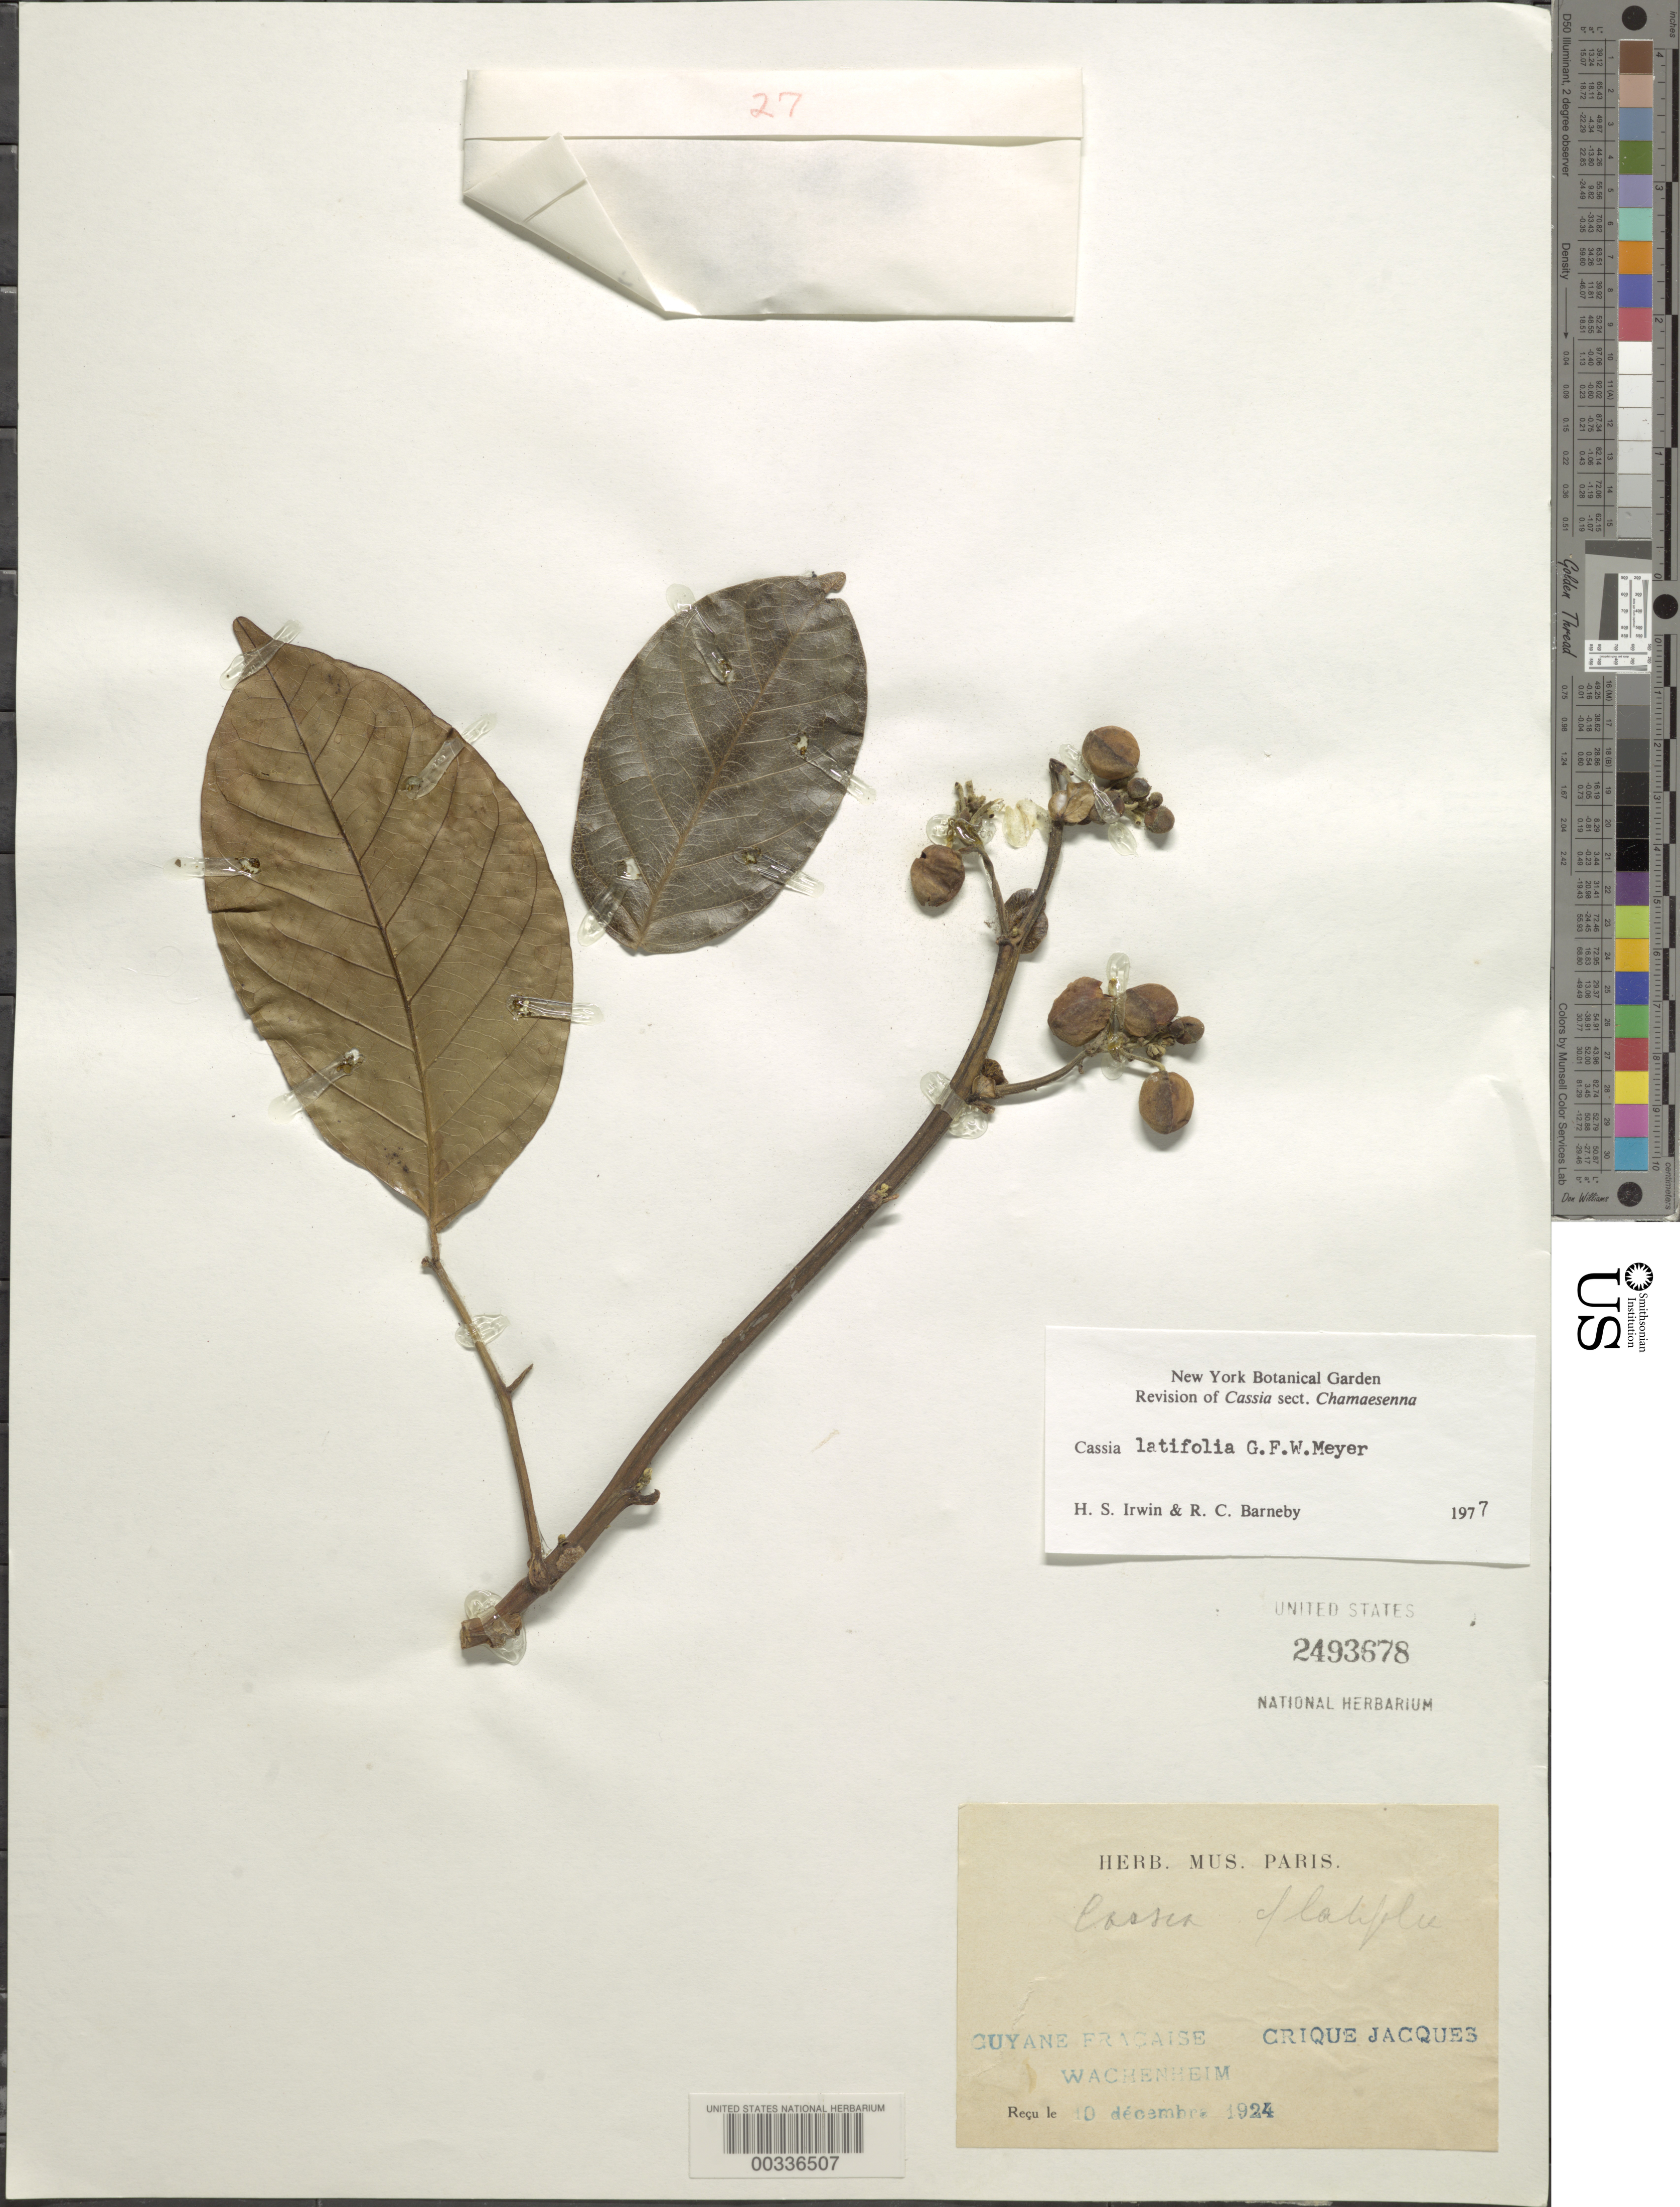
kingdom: Plantae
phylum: Tracheophyta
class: Magnoliopsida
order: Fabales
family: Fabaceae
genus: Senna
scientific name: Senna latifolia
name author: (G. Mey.) H.S. Irwin & Barneby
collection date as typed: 10 Dec 1924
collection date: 1924-12-10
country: French Guiana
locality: Crique jacques wachenheim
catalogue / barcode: US 2493678